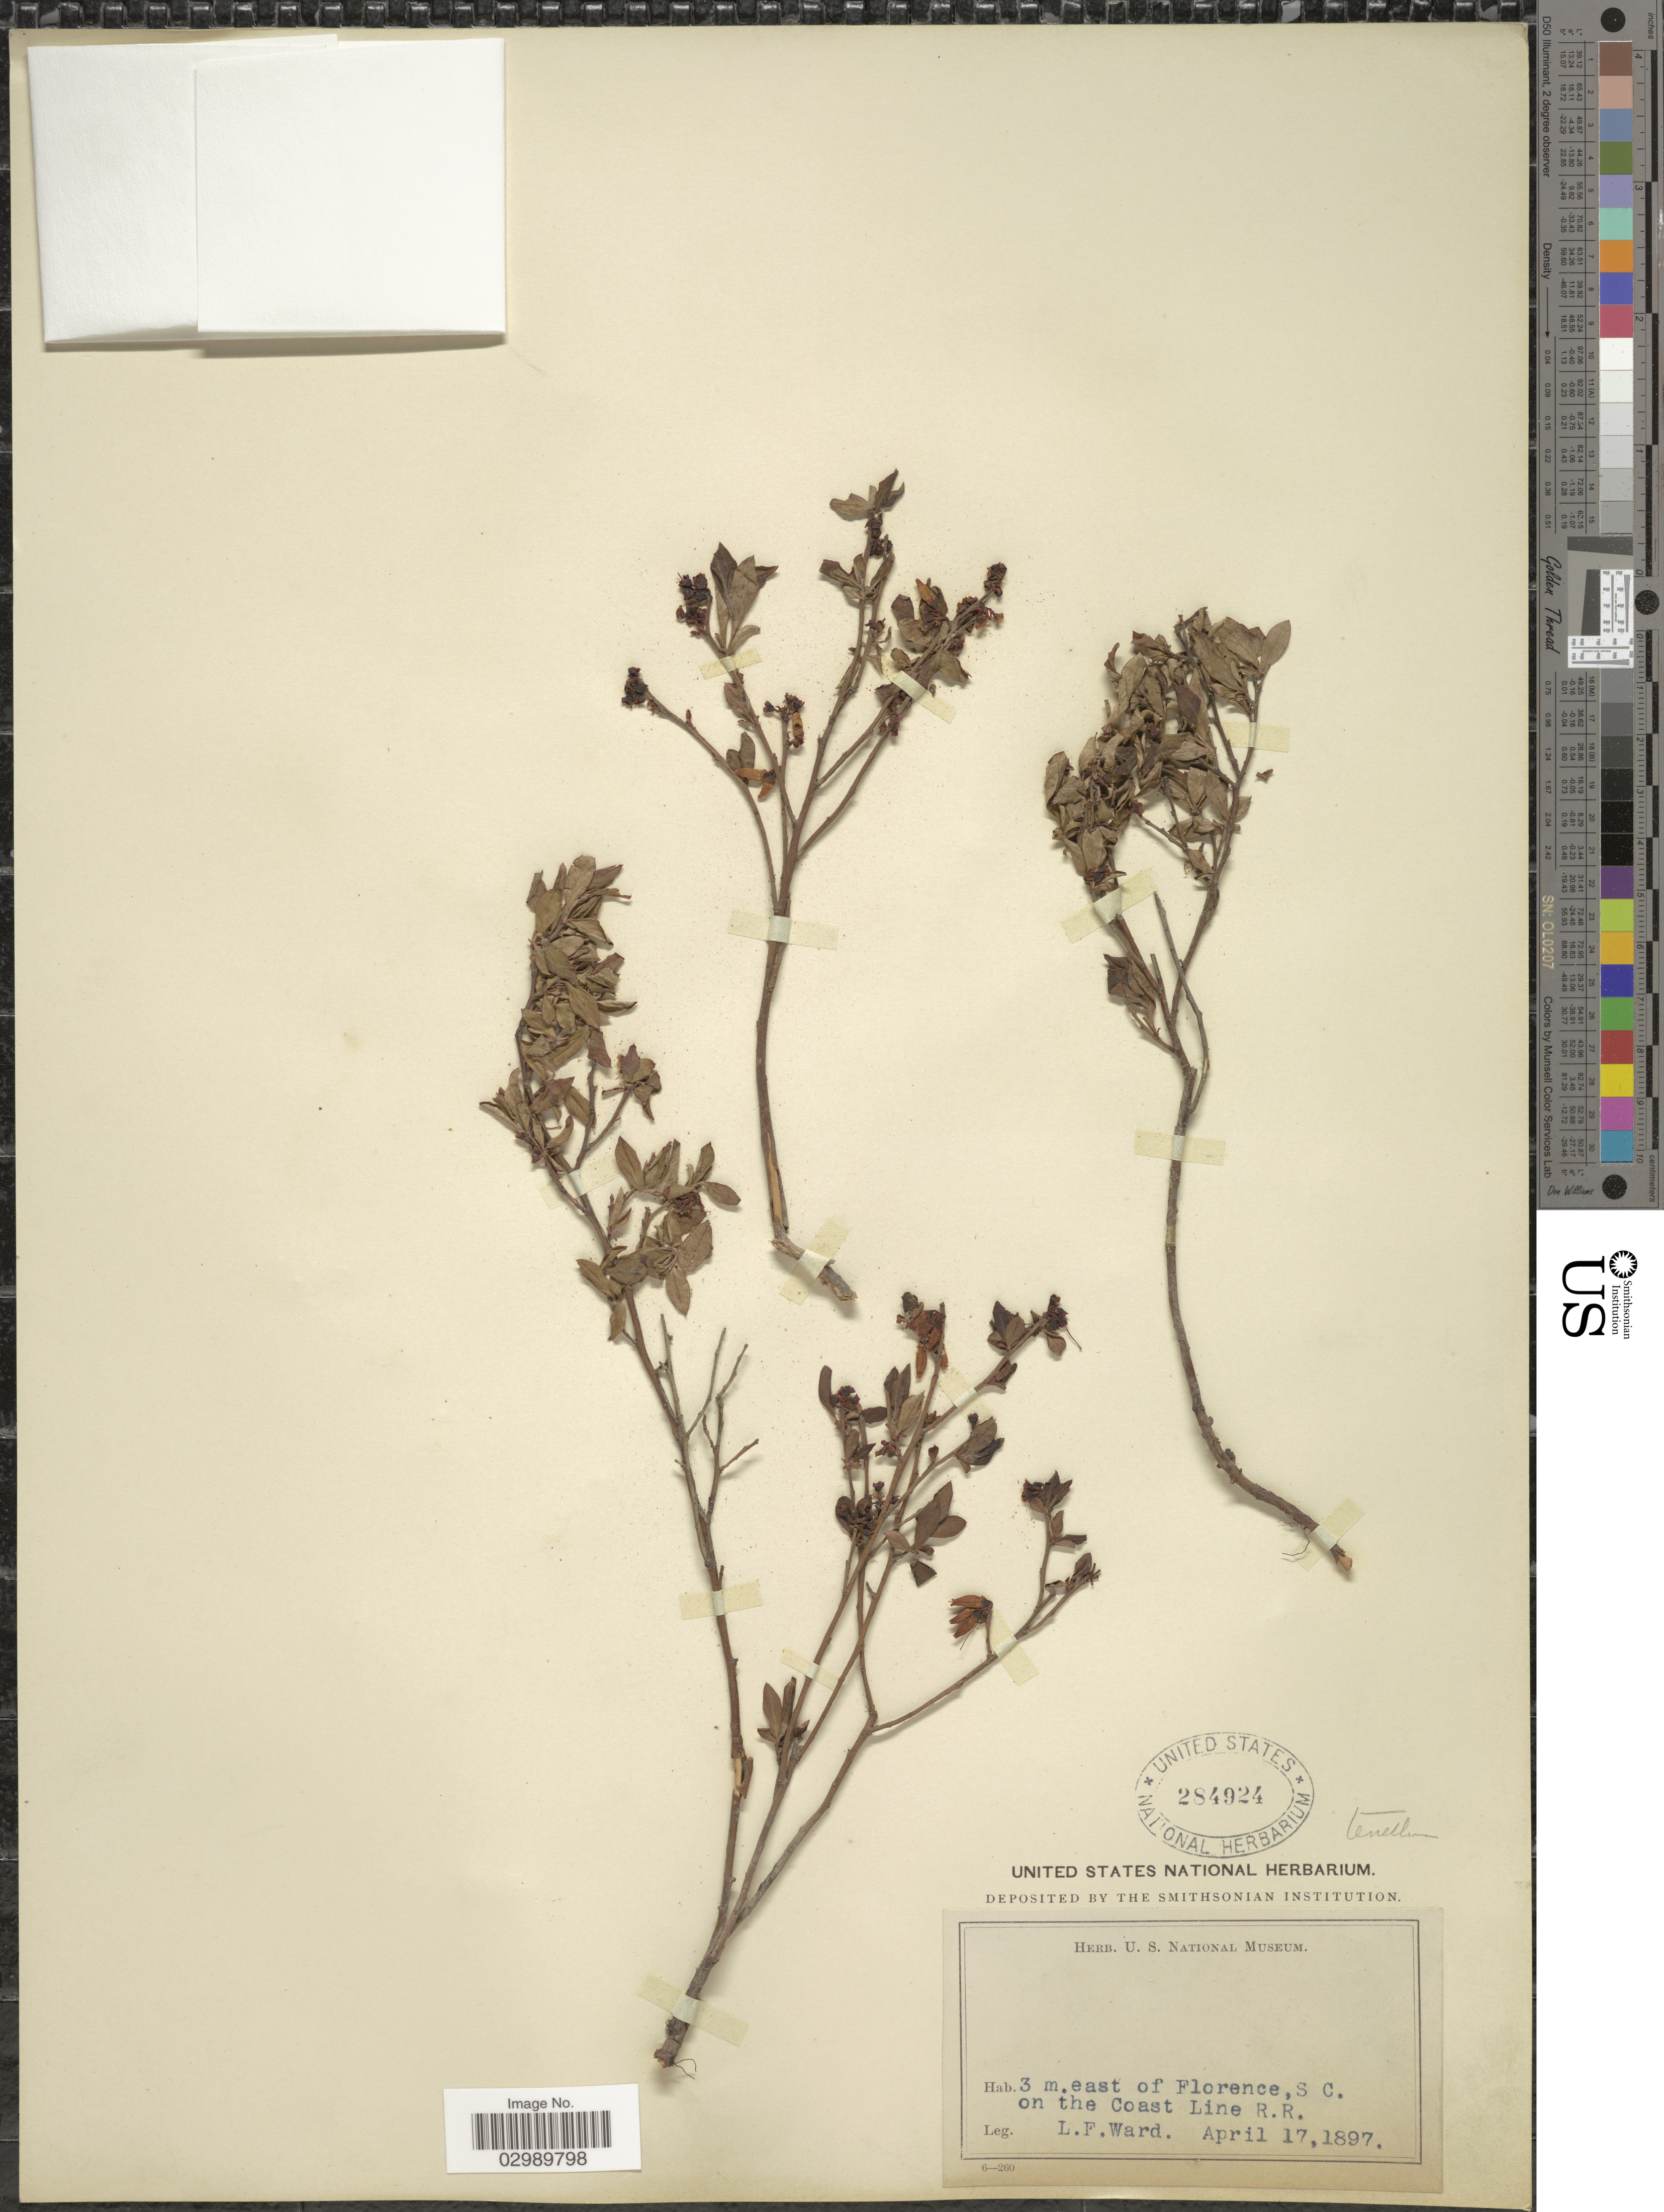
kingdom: Plantae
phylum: Tracheophyta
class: Magnoliopsida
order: Ericales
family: Ericaceae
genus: Vaccinium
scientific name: Vaccinium tenellum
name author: Aiton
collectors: L. Ward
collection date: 1897-04-17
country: United States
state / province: South Carolina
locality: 3 m. east of Florence, S C. on the Coast Line R.R.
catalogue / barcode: US 284924